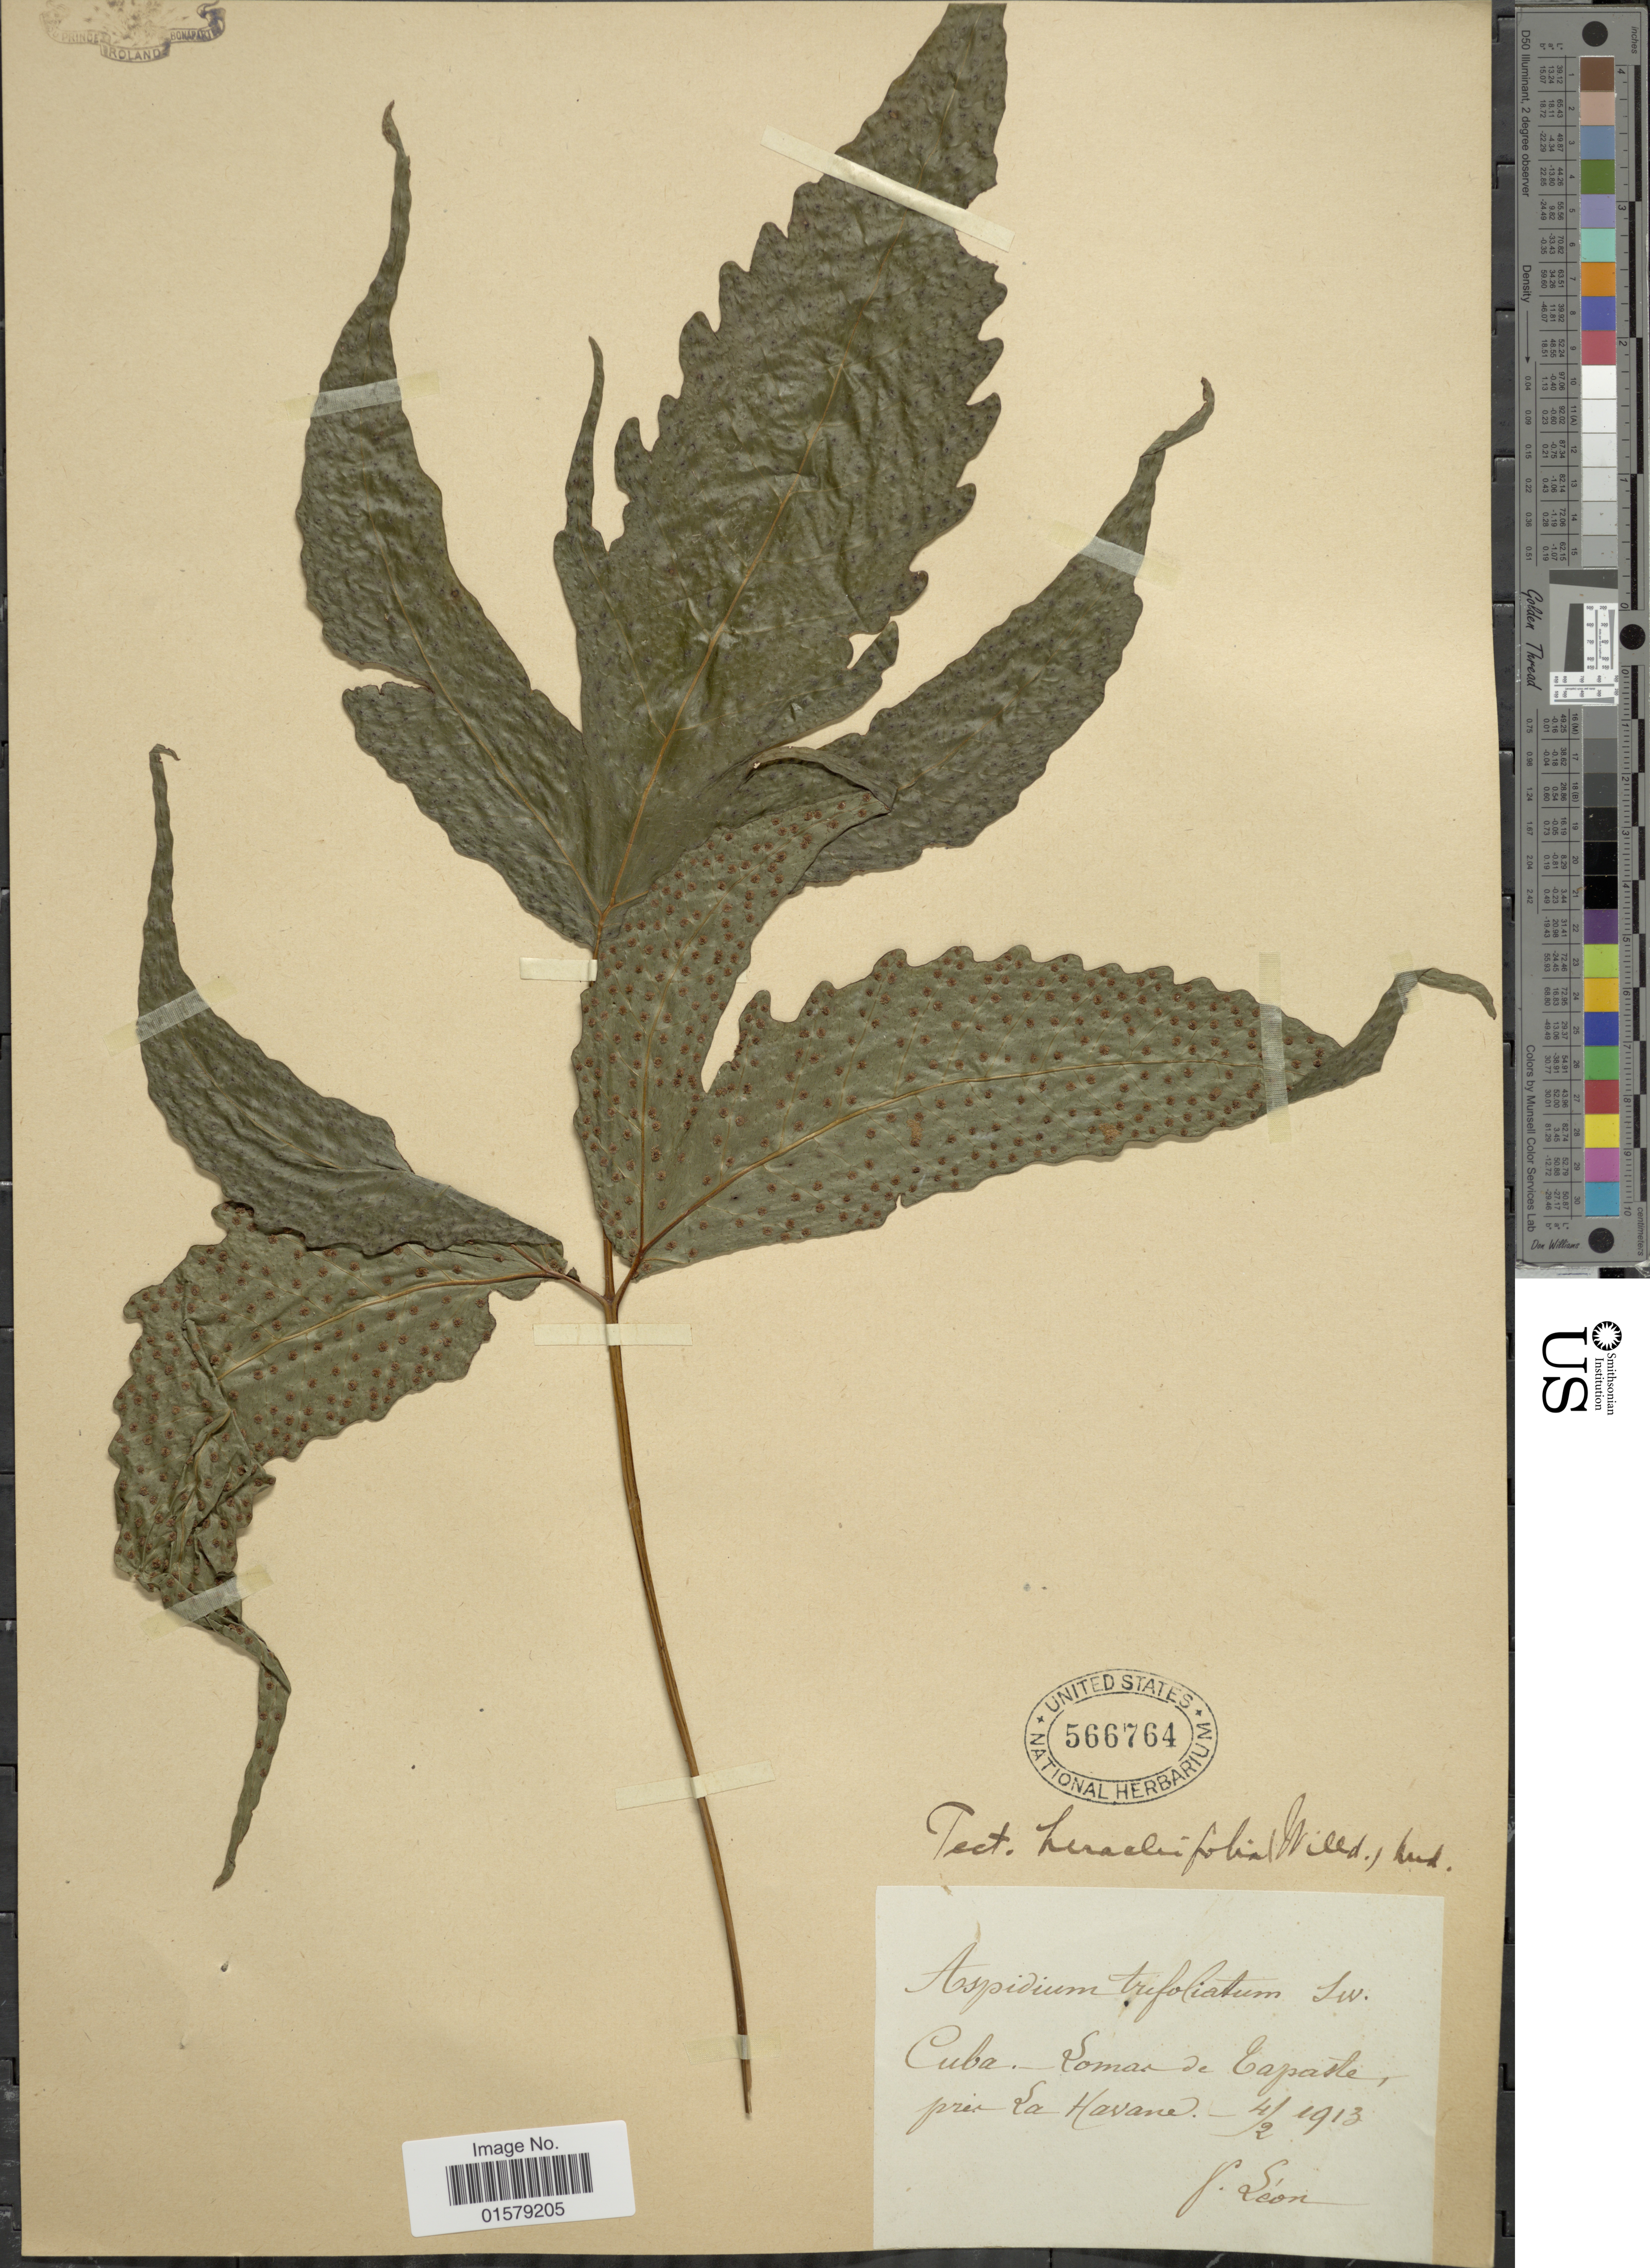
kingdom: Plantae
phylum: Tracheophyta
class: Polypodiopsida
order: Polypodiales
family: Tectariaceae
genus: Tectaria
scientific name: Tectaria heracleifolia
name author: (Willd.) Underw.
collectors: F. Leon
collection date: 1913-02-04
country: Cuba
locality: Lomar de Capaste pres La Havana.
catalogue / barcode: US 566764